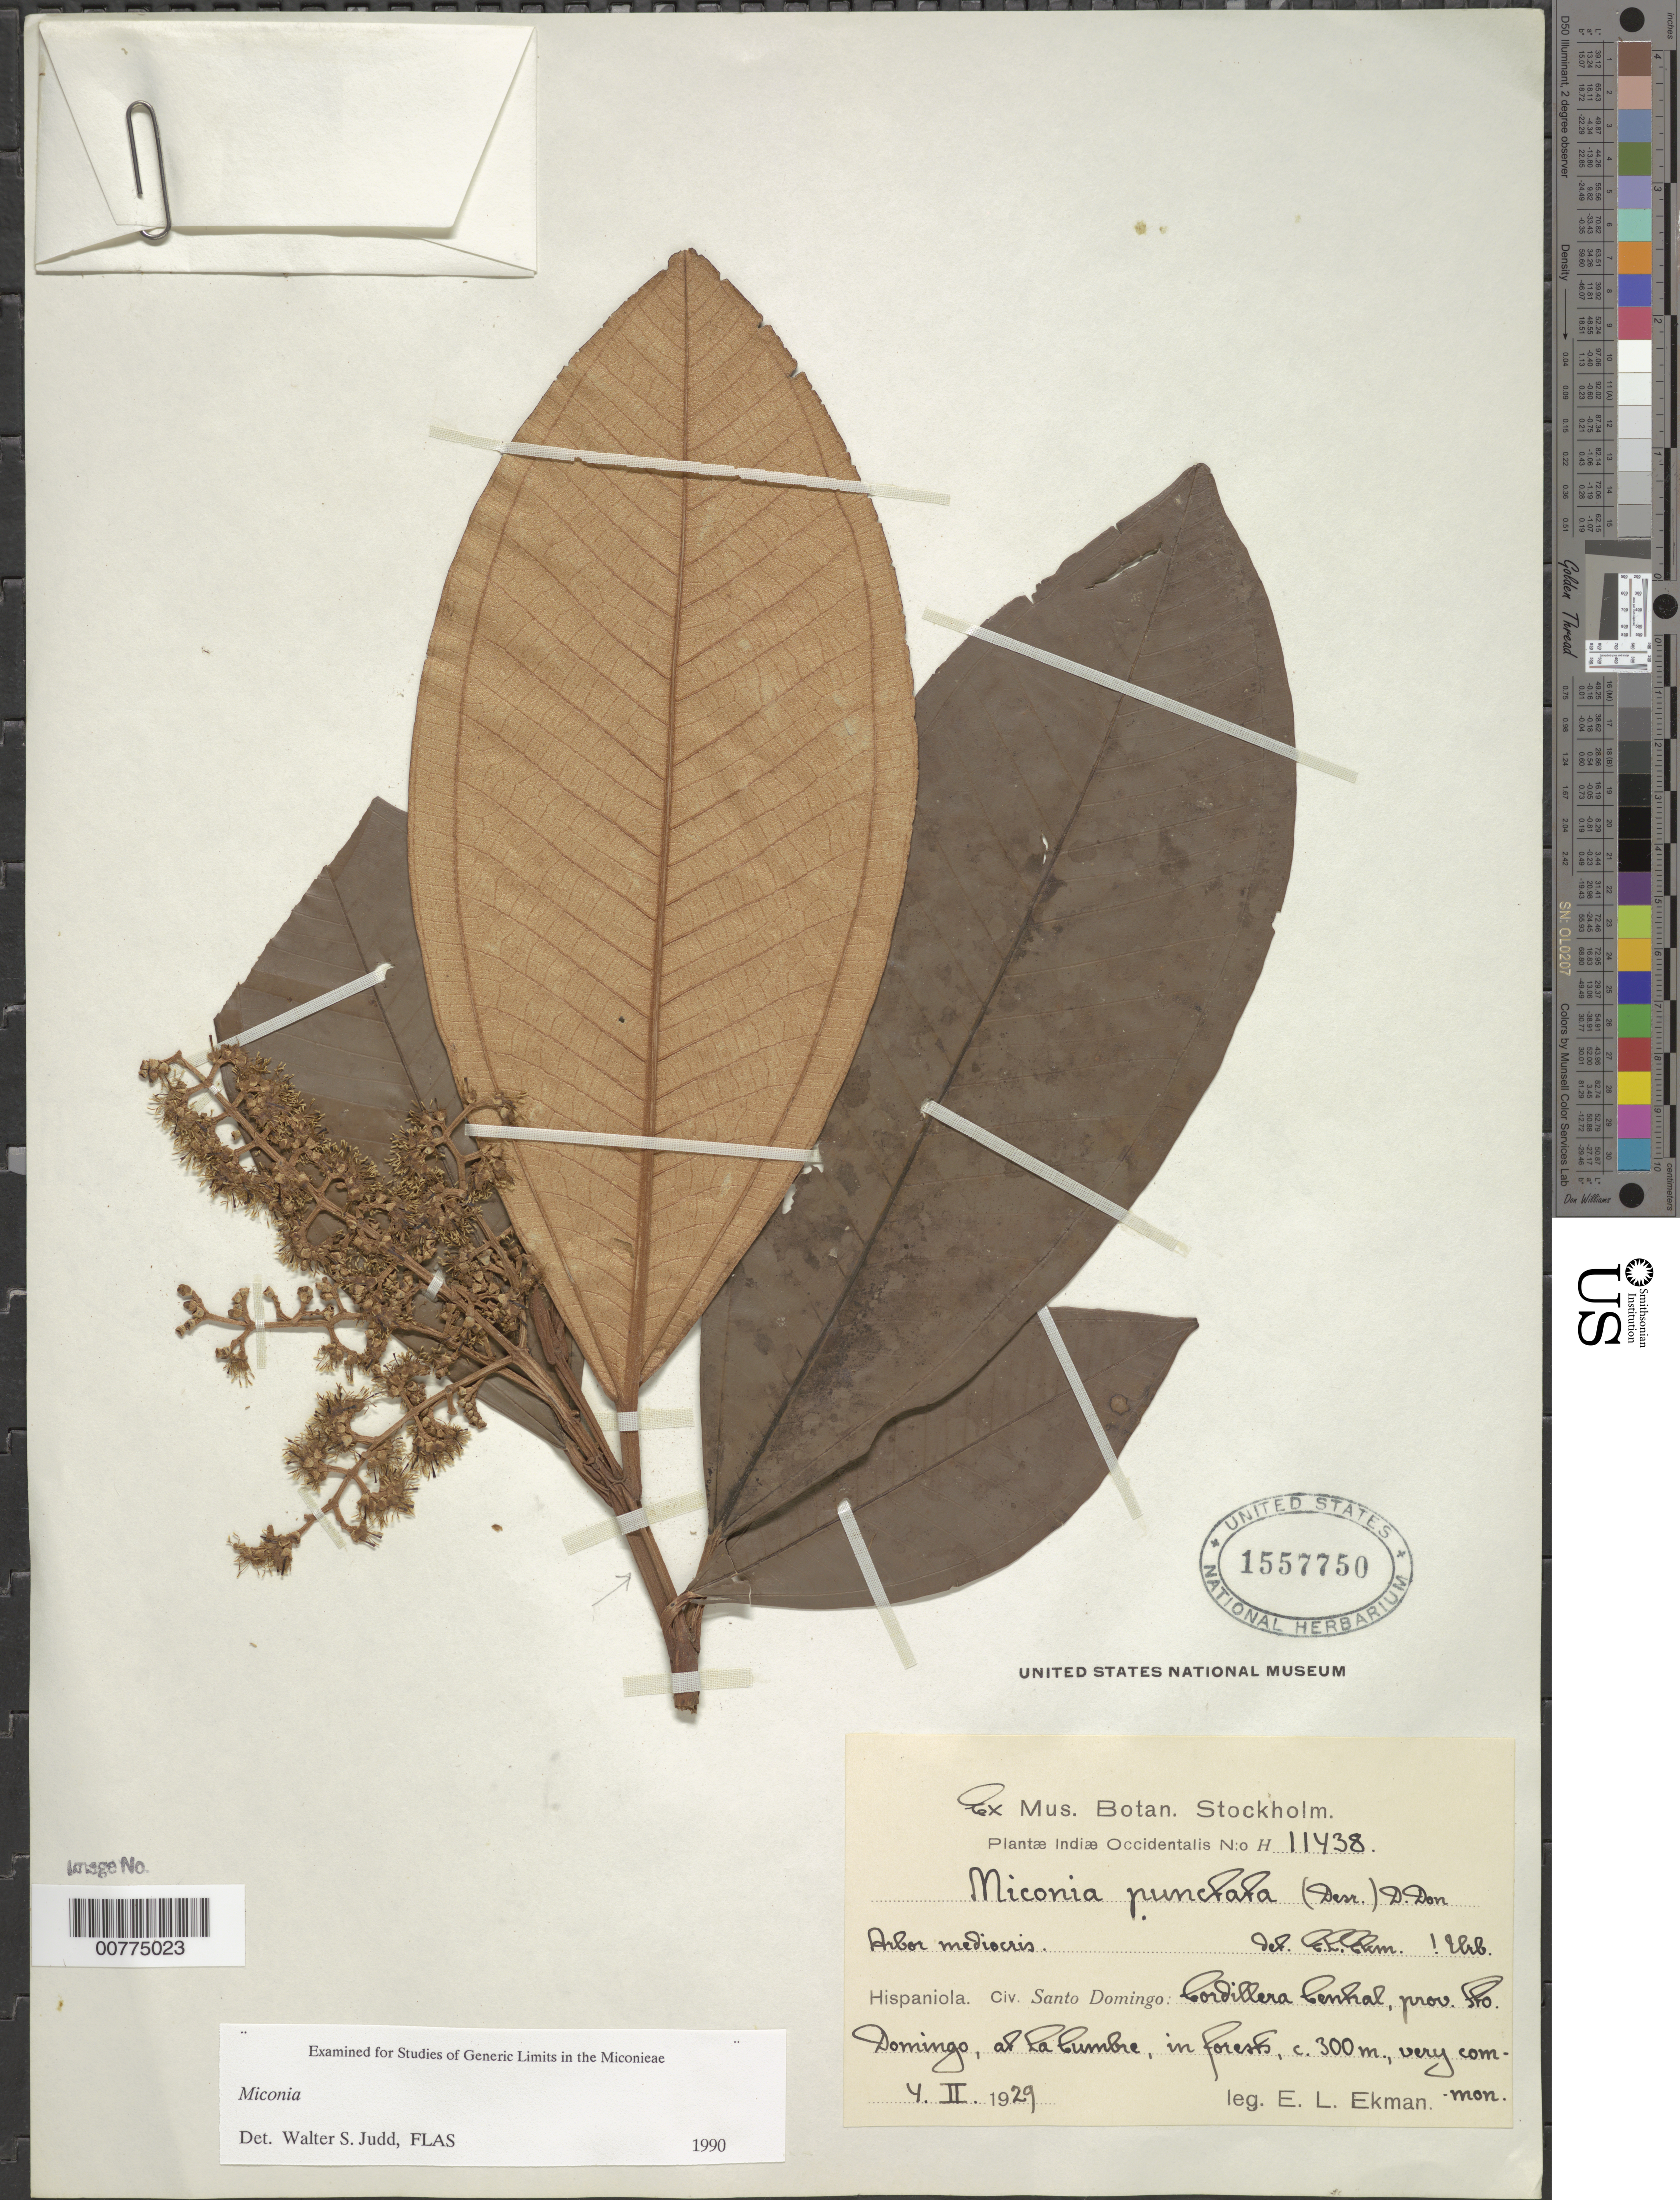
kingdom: Plantae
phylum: Tracheophyta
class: Magnoliopsida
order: Myrtales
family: Melastomataceae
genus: Miconia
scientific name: Miconia punctata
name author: (Desr.) D. Don ex DC.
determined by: Judd, Walter S.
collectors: E. L. Ekman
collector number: H 11438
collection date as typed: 04 Feb 1929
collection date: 1929-02-04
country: Dominican Republic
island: Hispaniola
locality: Province of Santo Domingo, Cordillera Central, at La Cumbre.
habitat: In forest.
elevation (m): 300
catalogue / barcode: US 1557750